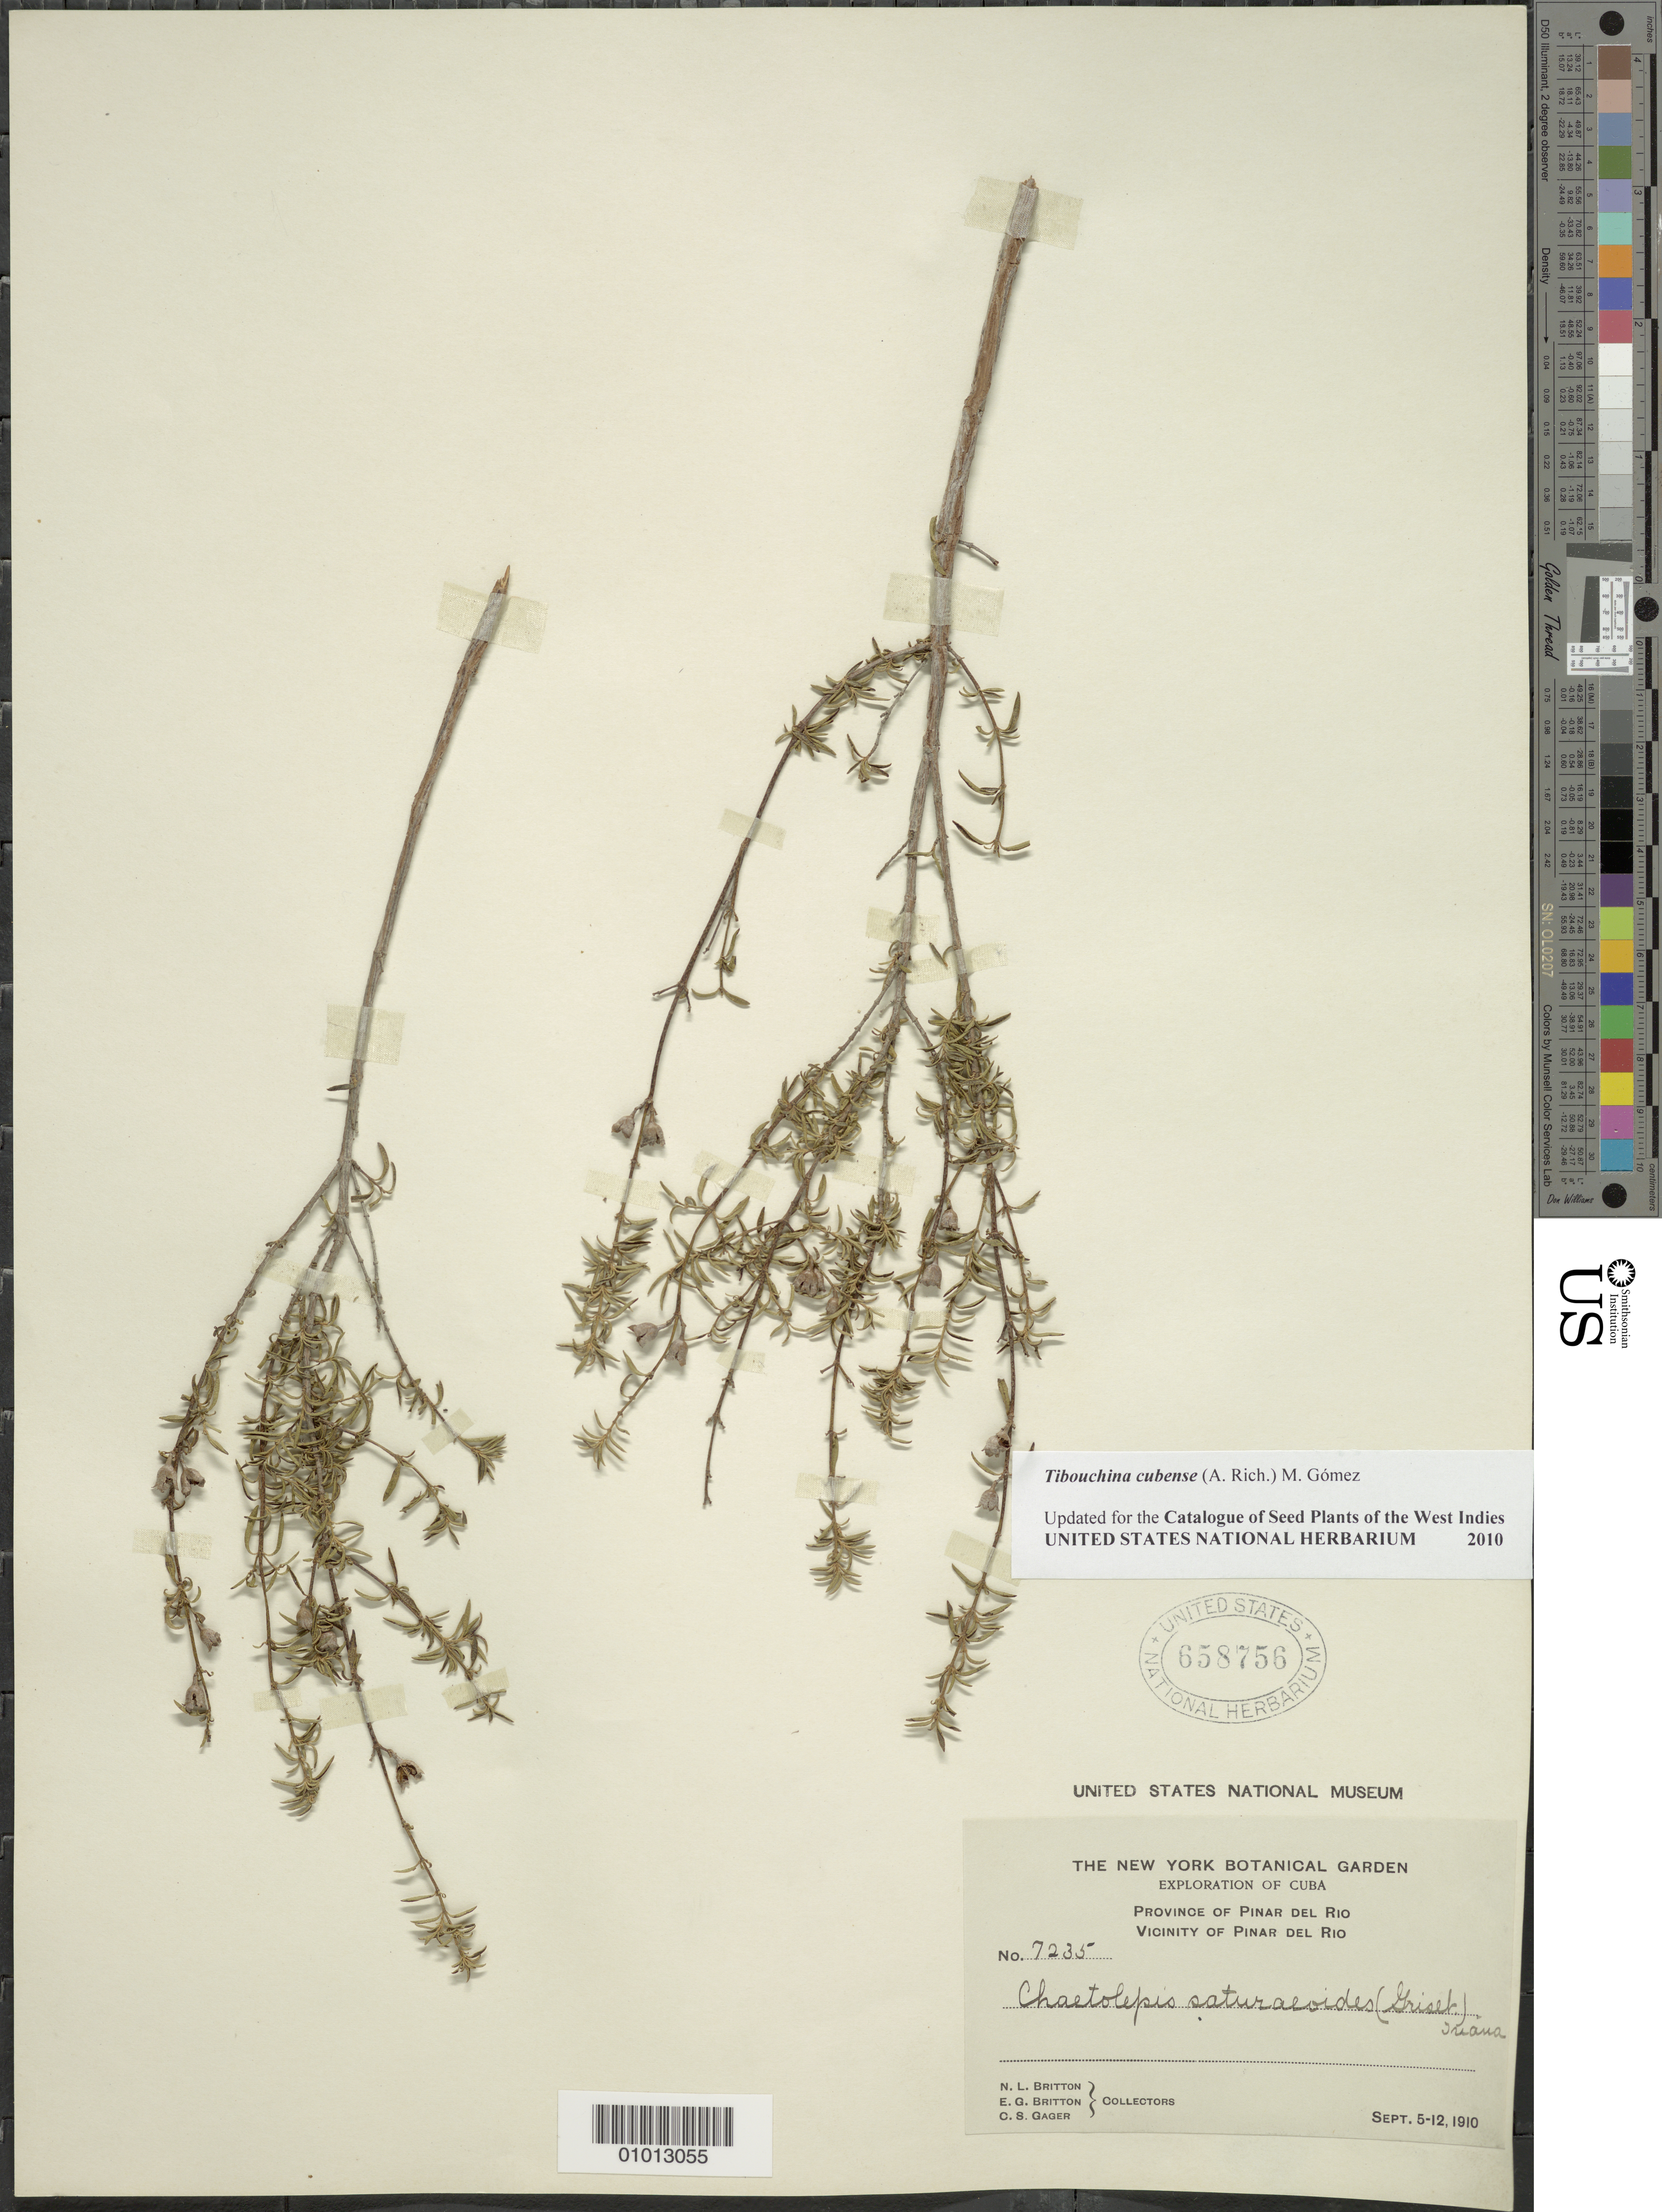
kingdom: Plantae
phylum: Tracheophyta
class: Magnoliopsida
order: Myrtales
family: Melastomataceae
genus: Arthrostemma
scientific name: Arthrostemma cubense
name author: A. Rich.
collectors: N. Britton, E. G. Britton & O. Gager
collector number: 7235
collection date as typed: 05 Sep 1910 to 12 Sep 1910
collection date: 1910-09-05/1910-09-12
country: Cuba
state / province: Pinar del Rio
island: Cuba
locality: Vicinity of Pinar del Río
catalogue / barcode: US 658756